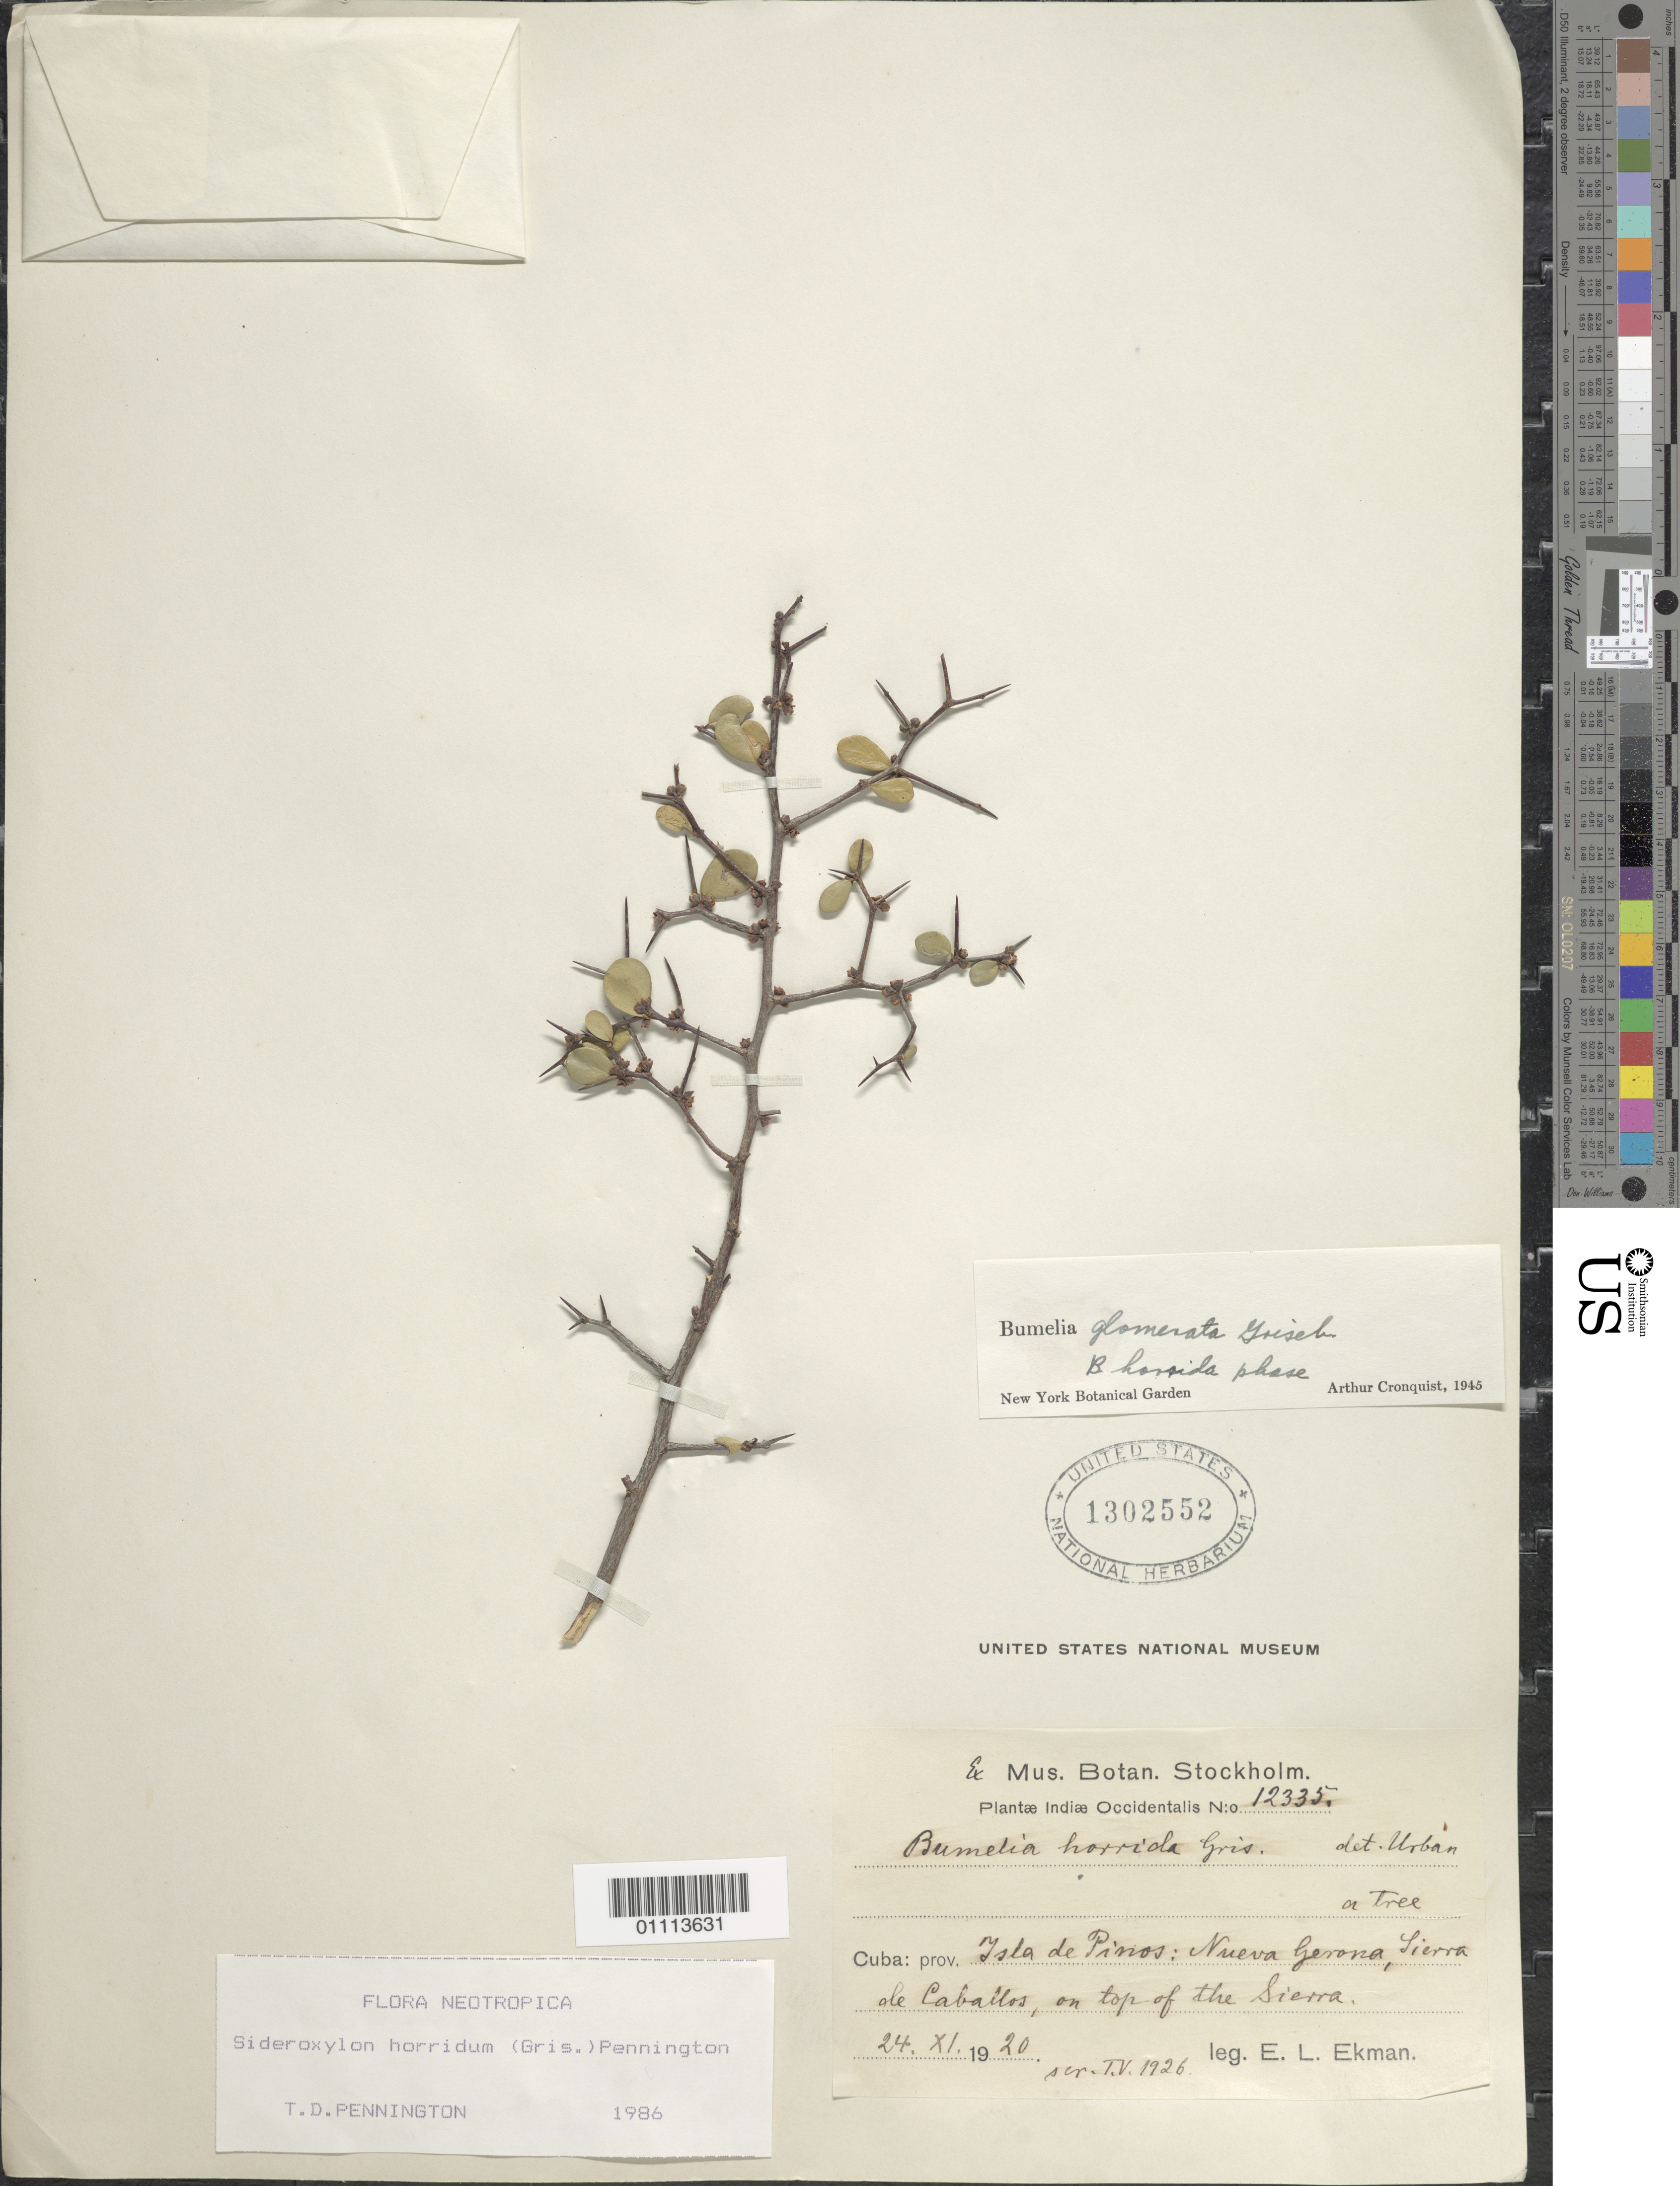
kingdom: Plantae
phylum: Tracheophyta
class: Magnoliopsida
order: Ericales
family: Sapotaceae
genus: Sideroxylon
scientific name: Sideroxylon horridum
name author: (Griseb.) T.D. Penn.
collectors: E. L. Ekman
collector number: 12335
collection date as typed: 24 Nov 1920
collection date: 1920-11-24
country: Cuba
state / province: Isla de La Juventud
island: Isla de la Juventud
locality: Nueva Gerona, Sierra de Caballos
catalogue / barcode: US 1302552